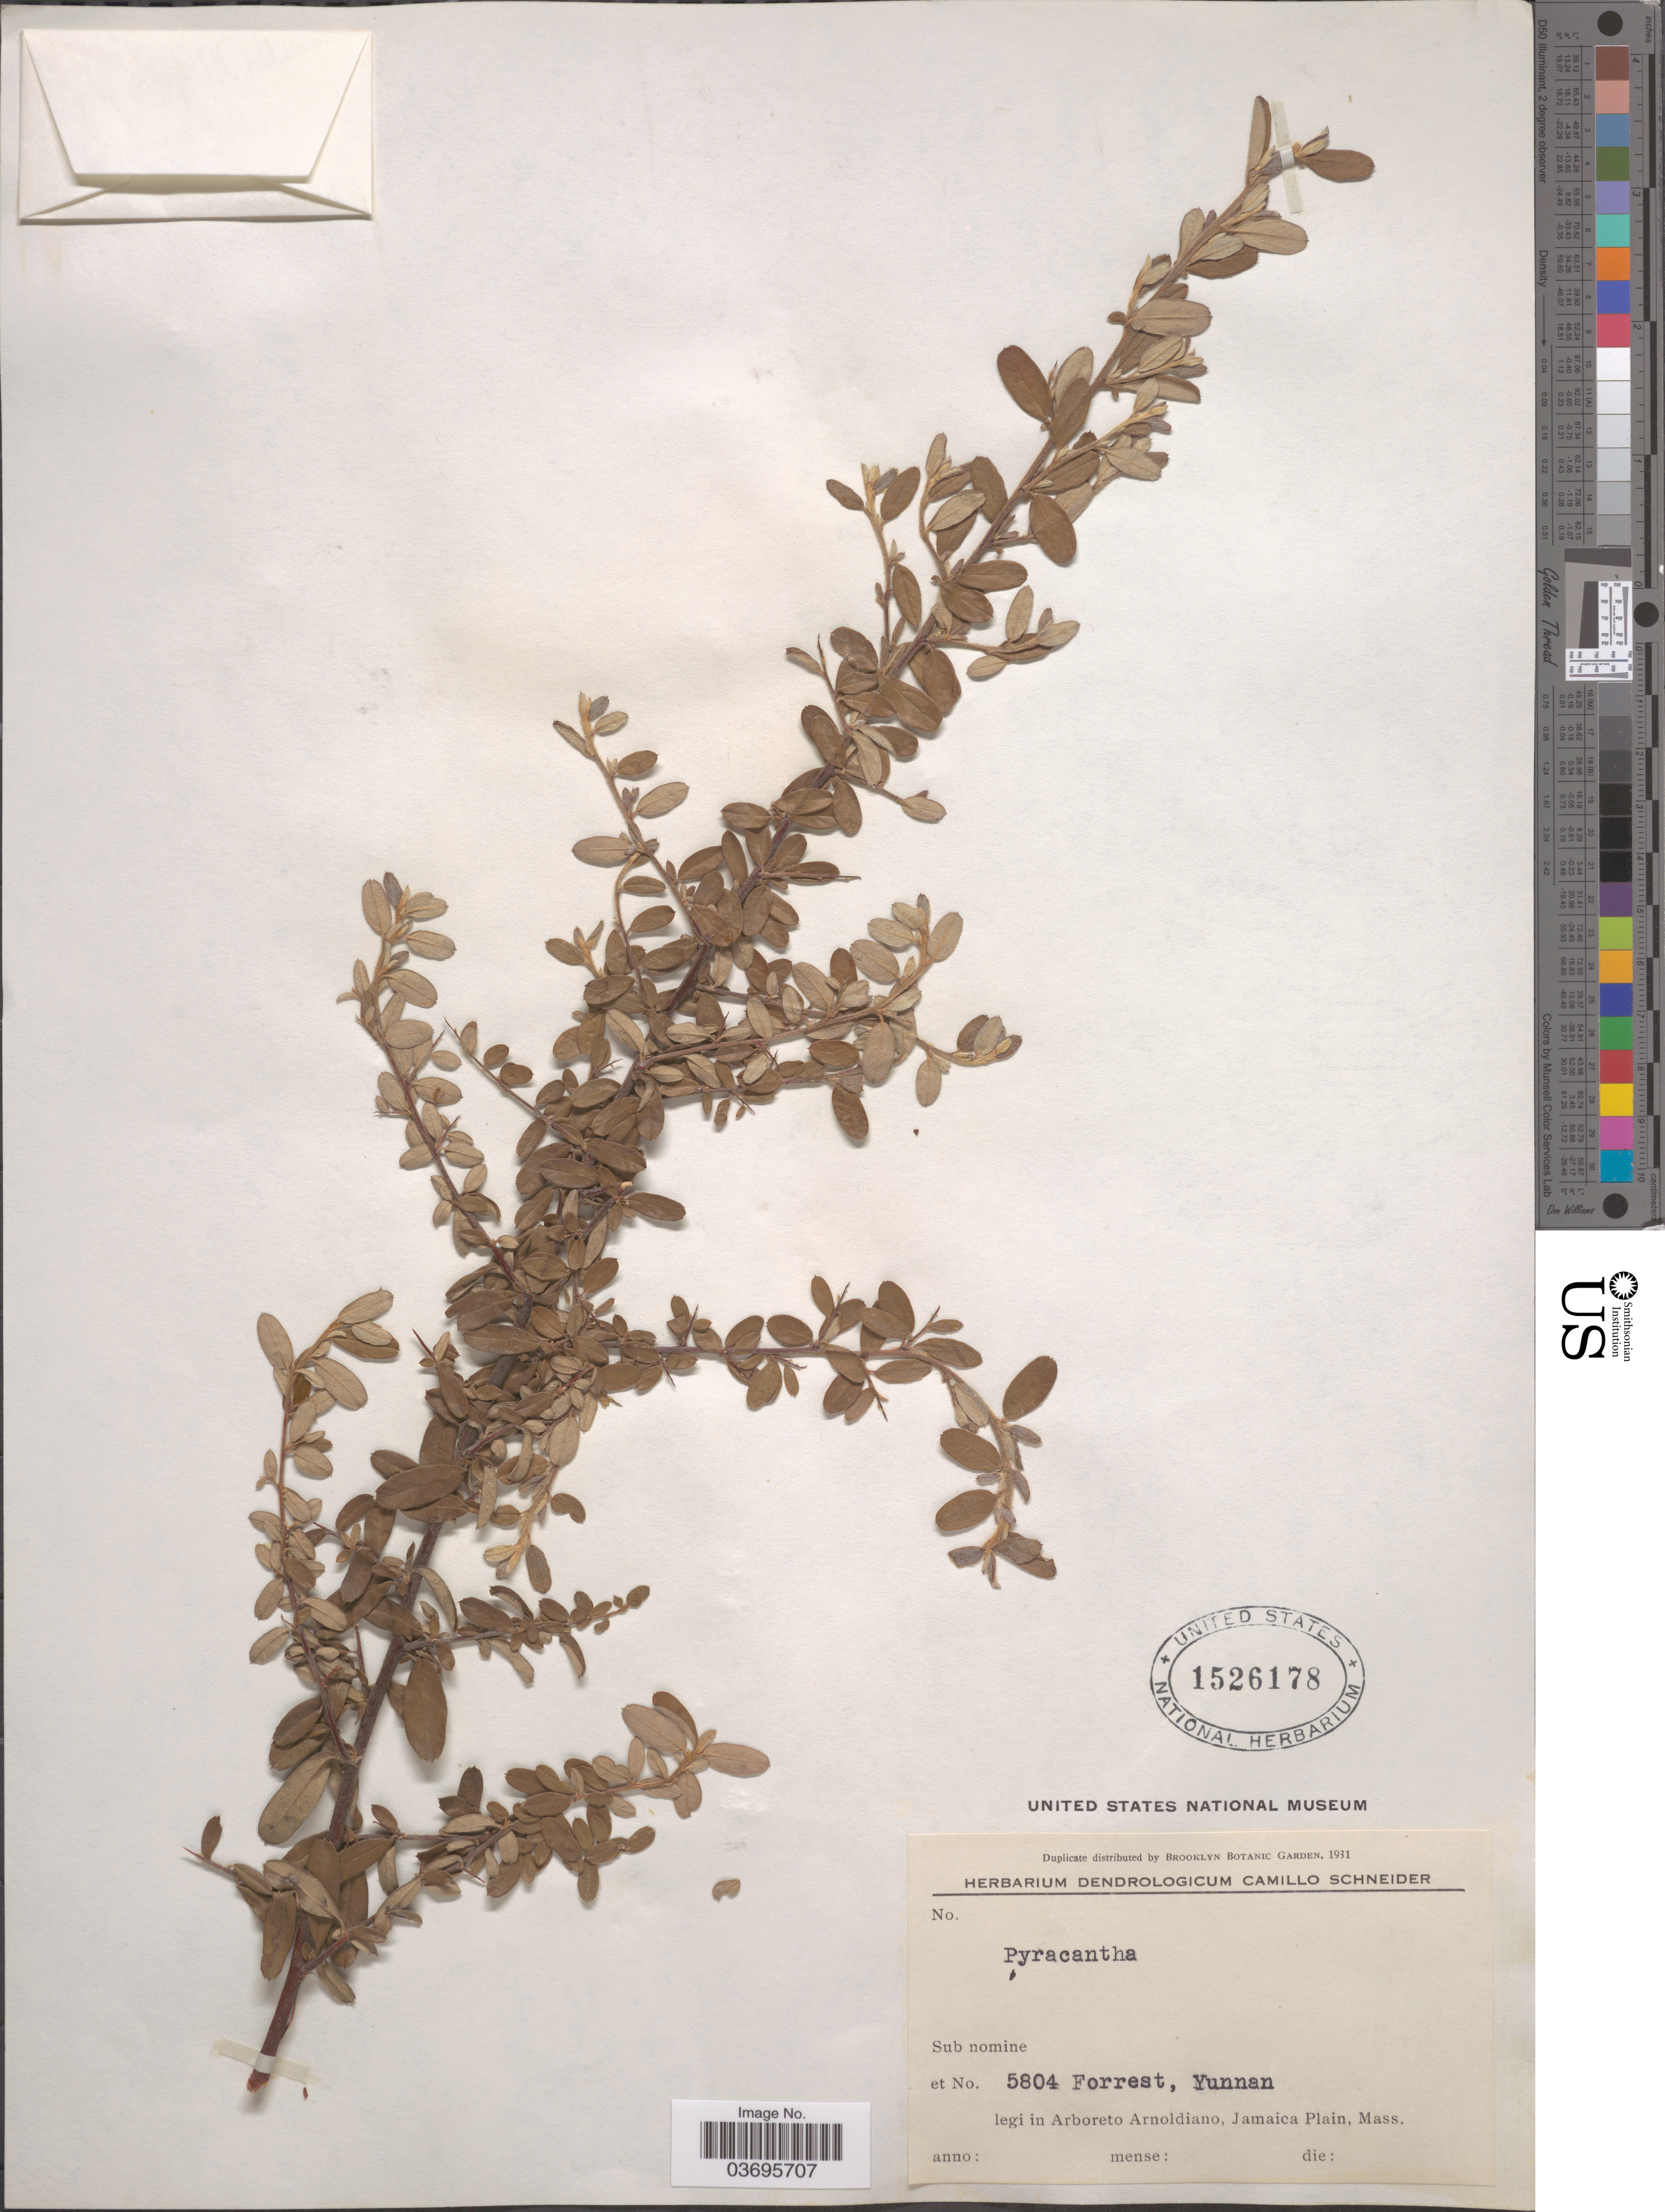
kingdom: Plantae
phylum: Tracheophyta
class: Magnoliopsida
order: Rosales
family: Rosaceae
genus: Pyracantha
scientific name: Pyracantha angustifolia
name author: C.K. Schneid.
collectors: -. Forrest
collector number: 5804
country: United States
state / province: Massachusetts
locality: In Arboreto Arnoldiano, Jamaica Plain.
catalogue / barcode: US 1526178